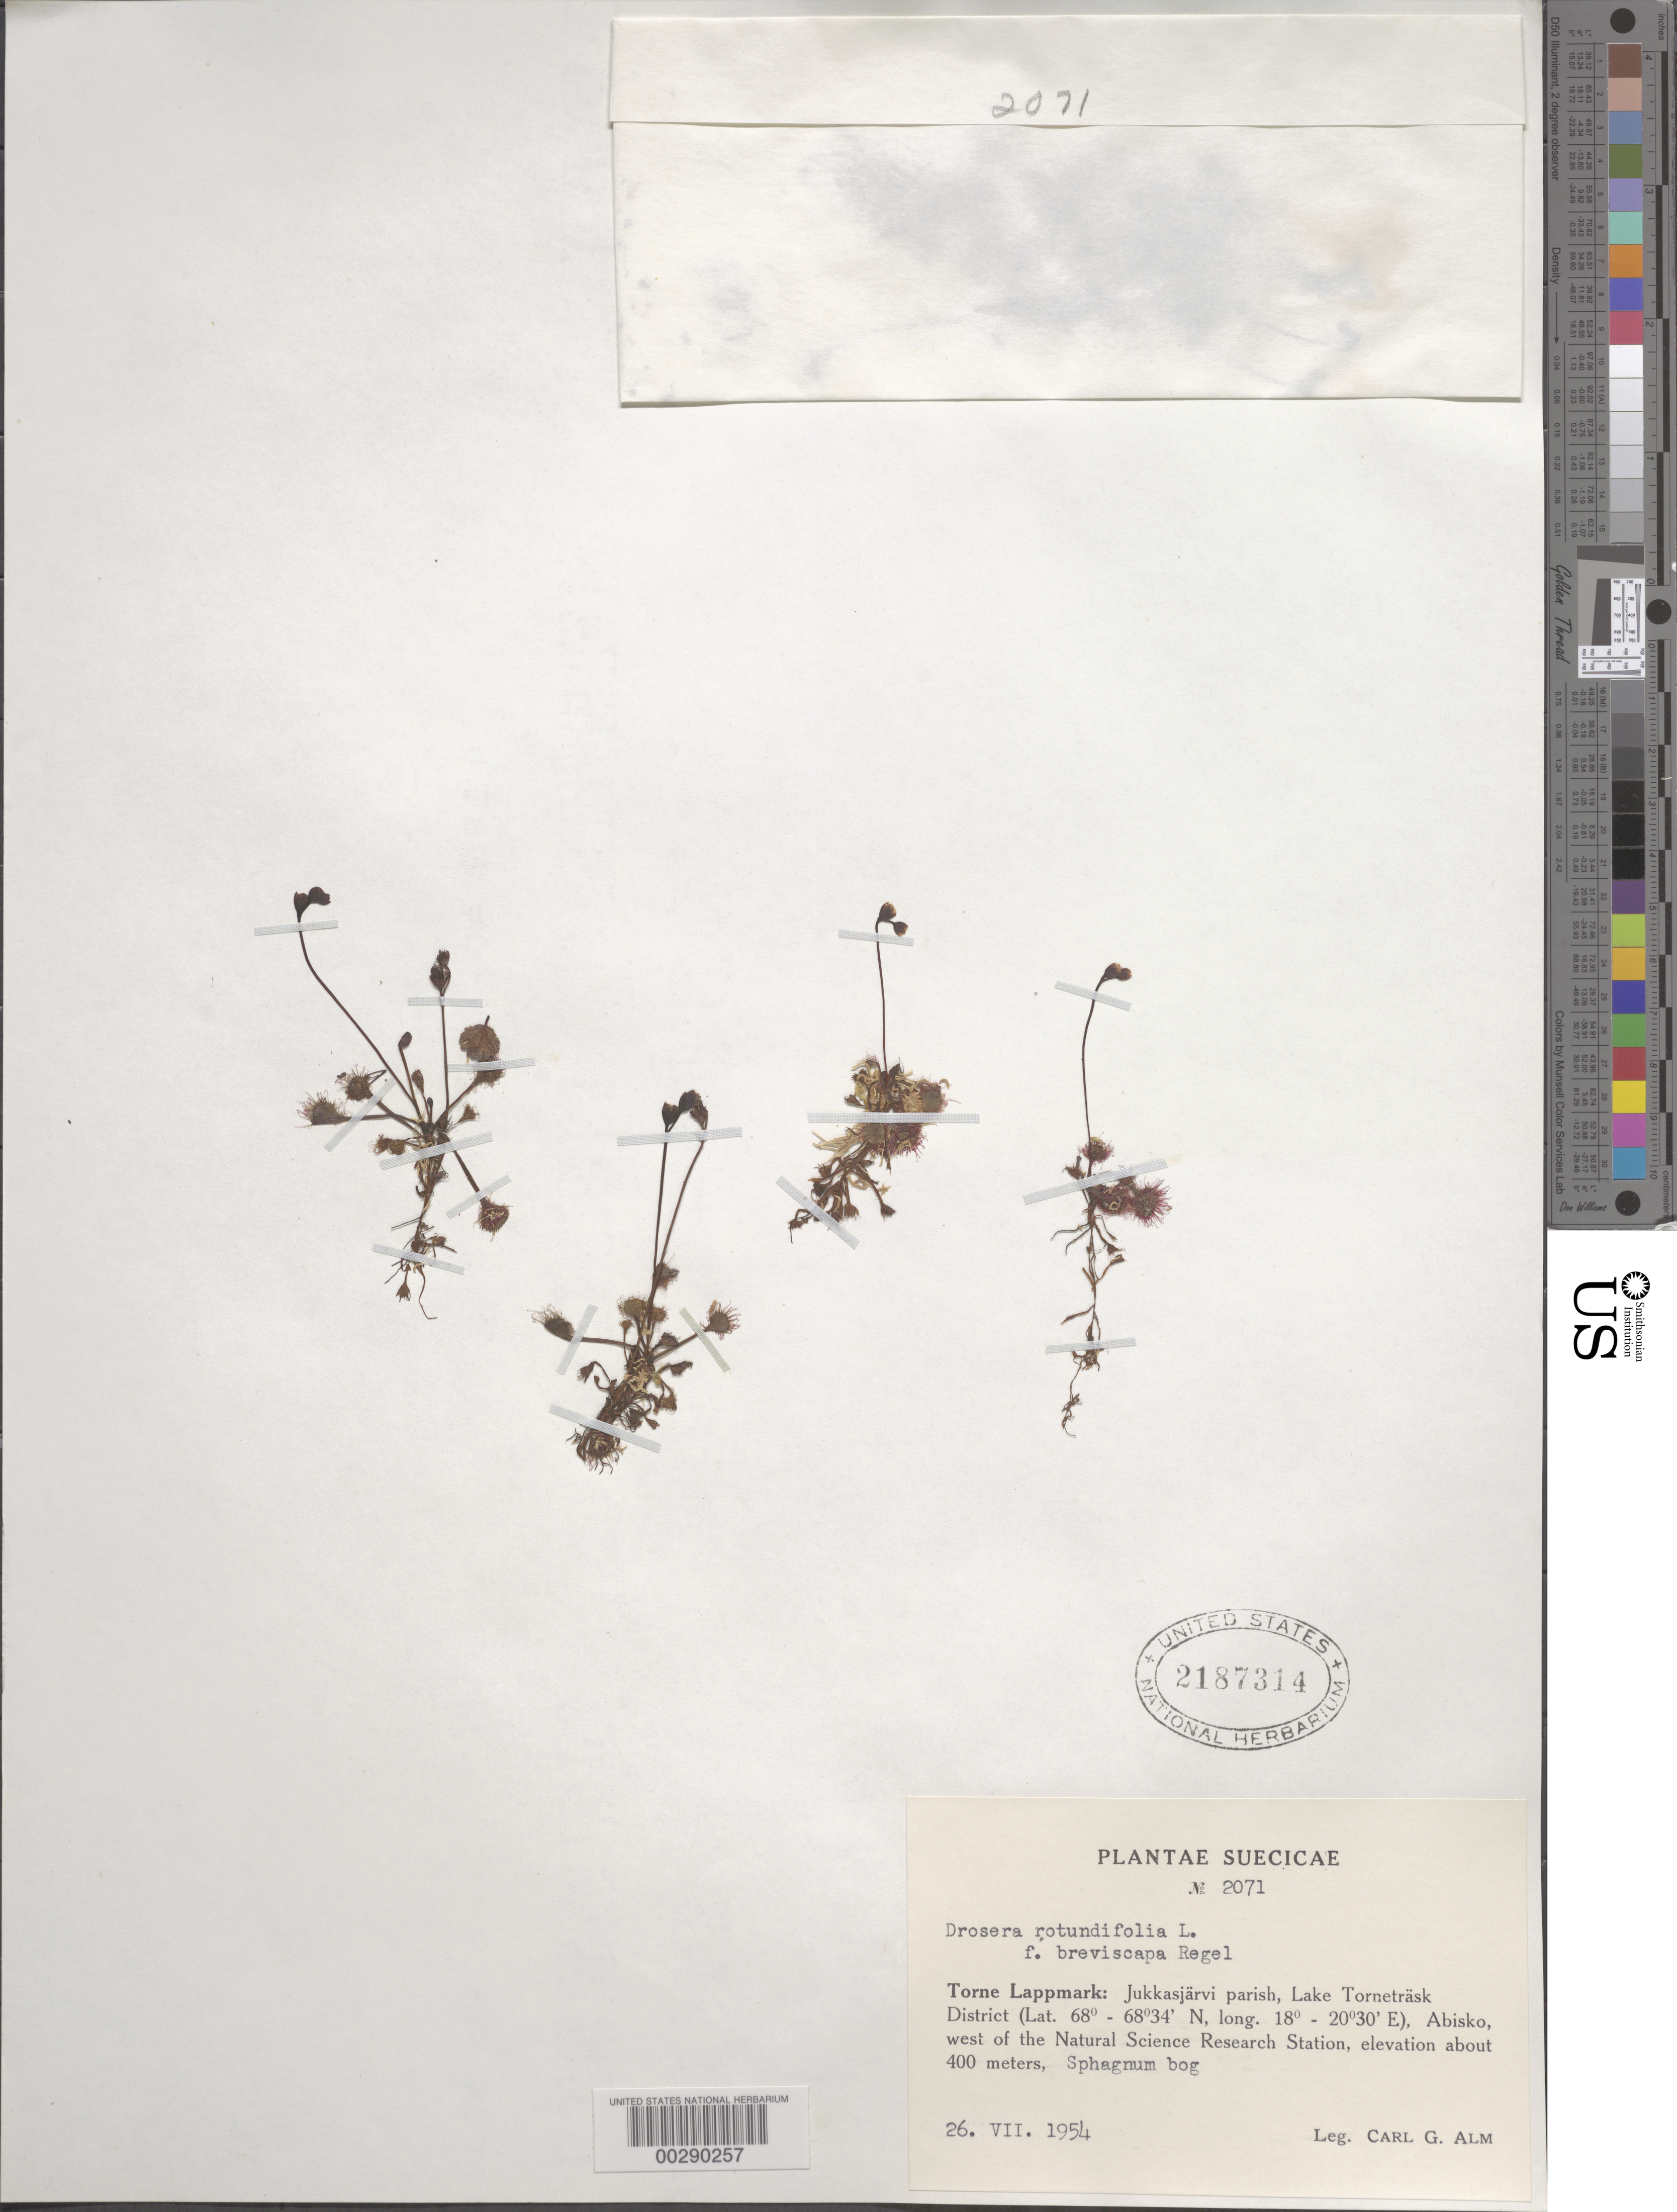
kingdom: Plantae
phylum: Tracheophyta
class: Magnoliopsida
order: Caryophyllales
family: Droseraceae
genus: Drosera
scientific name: Drosera rotundifolia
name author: L.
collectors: C. Alm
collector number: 2071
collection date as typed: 26 Jul 1954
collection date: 1954-07-26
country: Sweden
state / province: Norrbotten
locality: Torne lappmark: jukkasjarvi parish, lake tornetrask dist., abisko, w of natural science research station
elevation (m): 400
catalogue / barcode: US 2187314